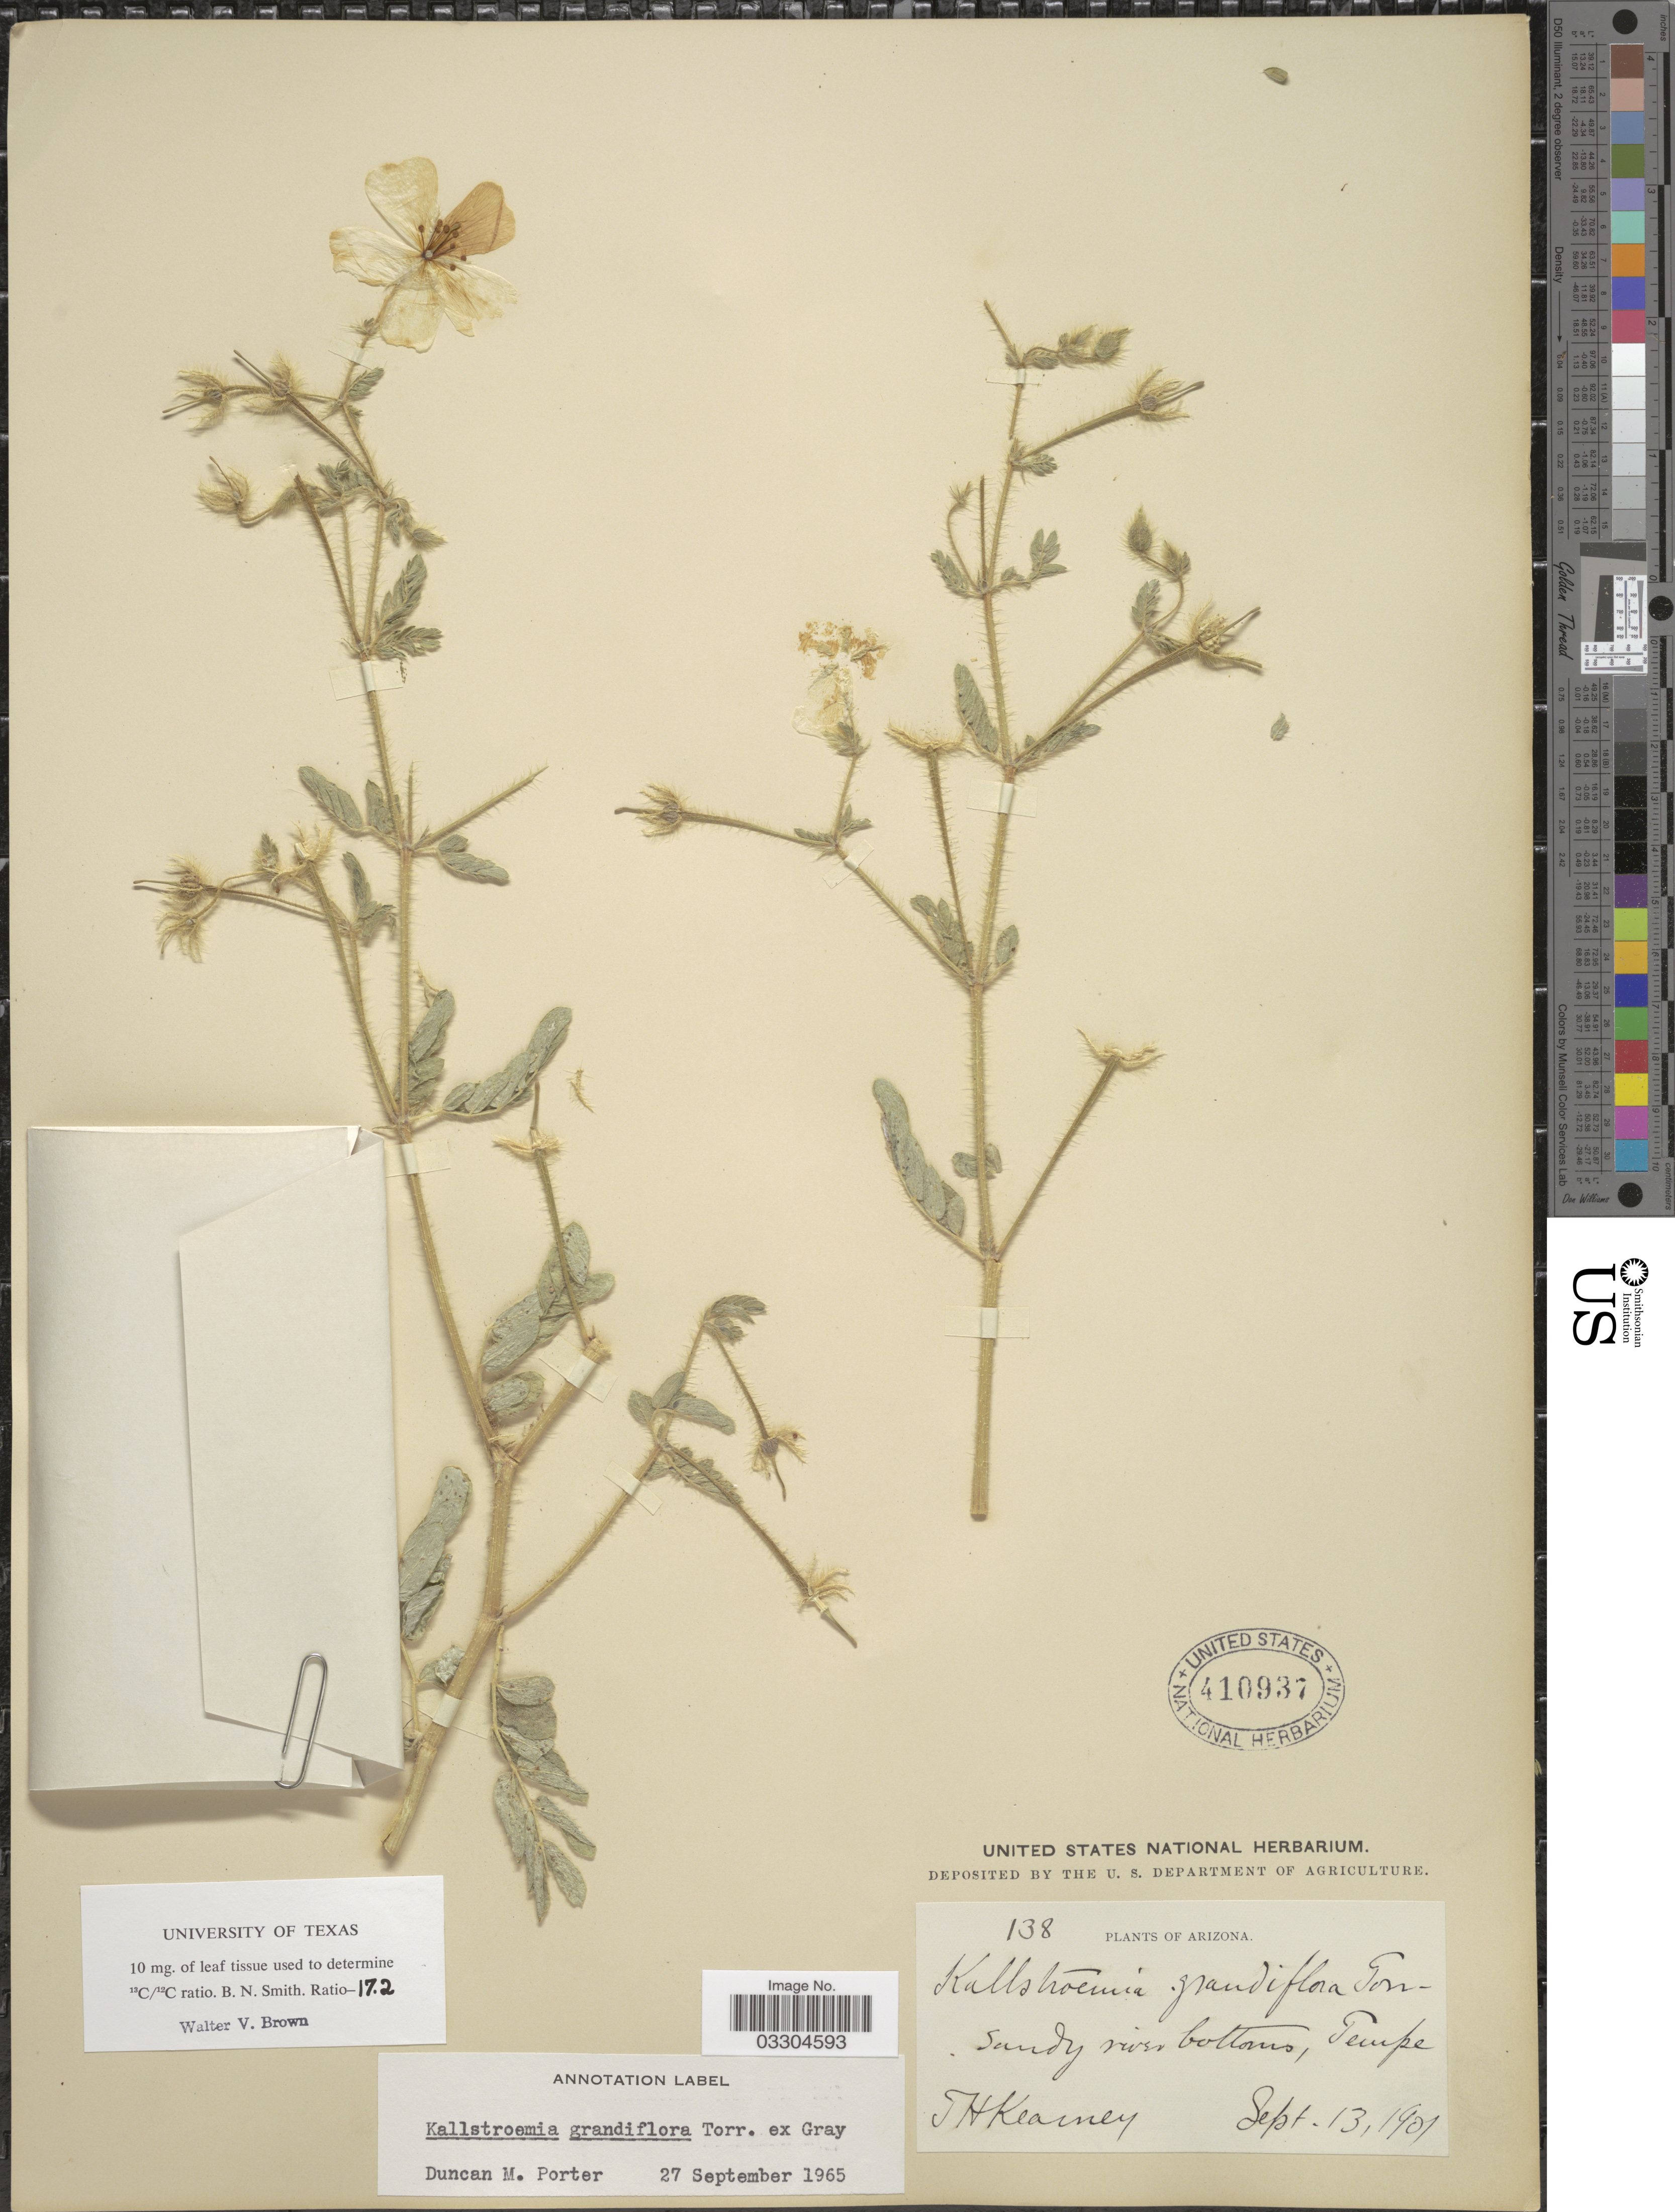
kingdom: Plantae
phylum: Tracheophyta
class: Magnoliopsida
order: Zygophyllales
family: Zygophyllaceae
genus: Kallstroemia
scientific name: Kallstroemia grandiflora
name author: Torr. ex A. Gray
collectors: T. H. Kearney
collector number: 138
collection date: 1901-09-13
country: United States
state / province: Arizona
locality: Sandy river bottoms, Tempe.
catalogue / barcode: US 410937